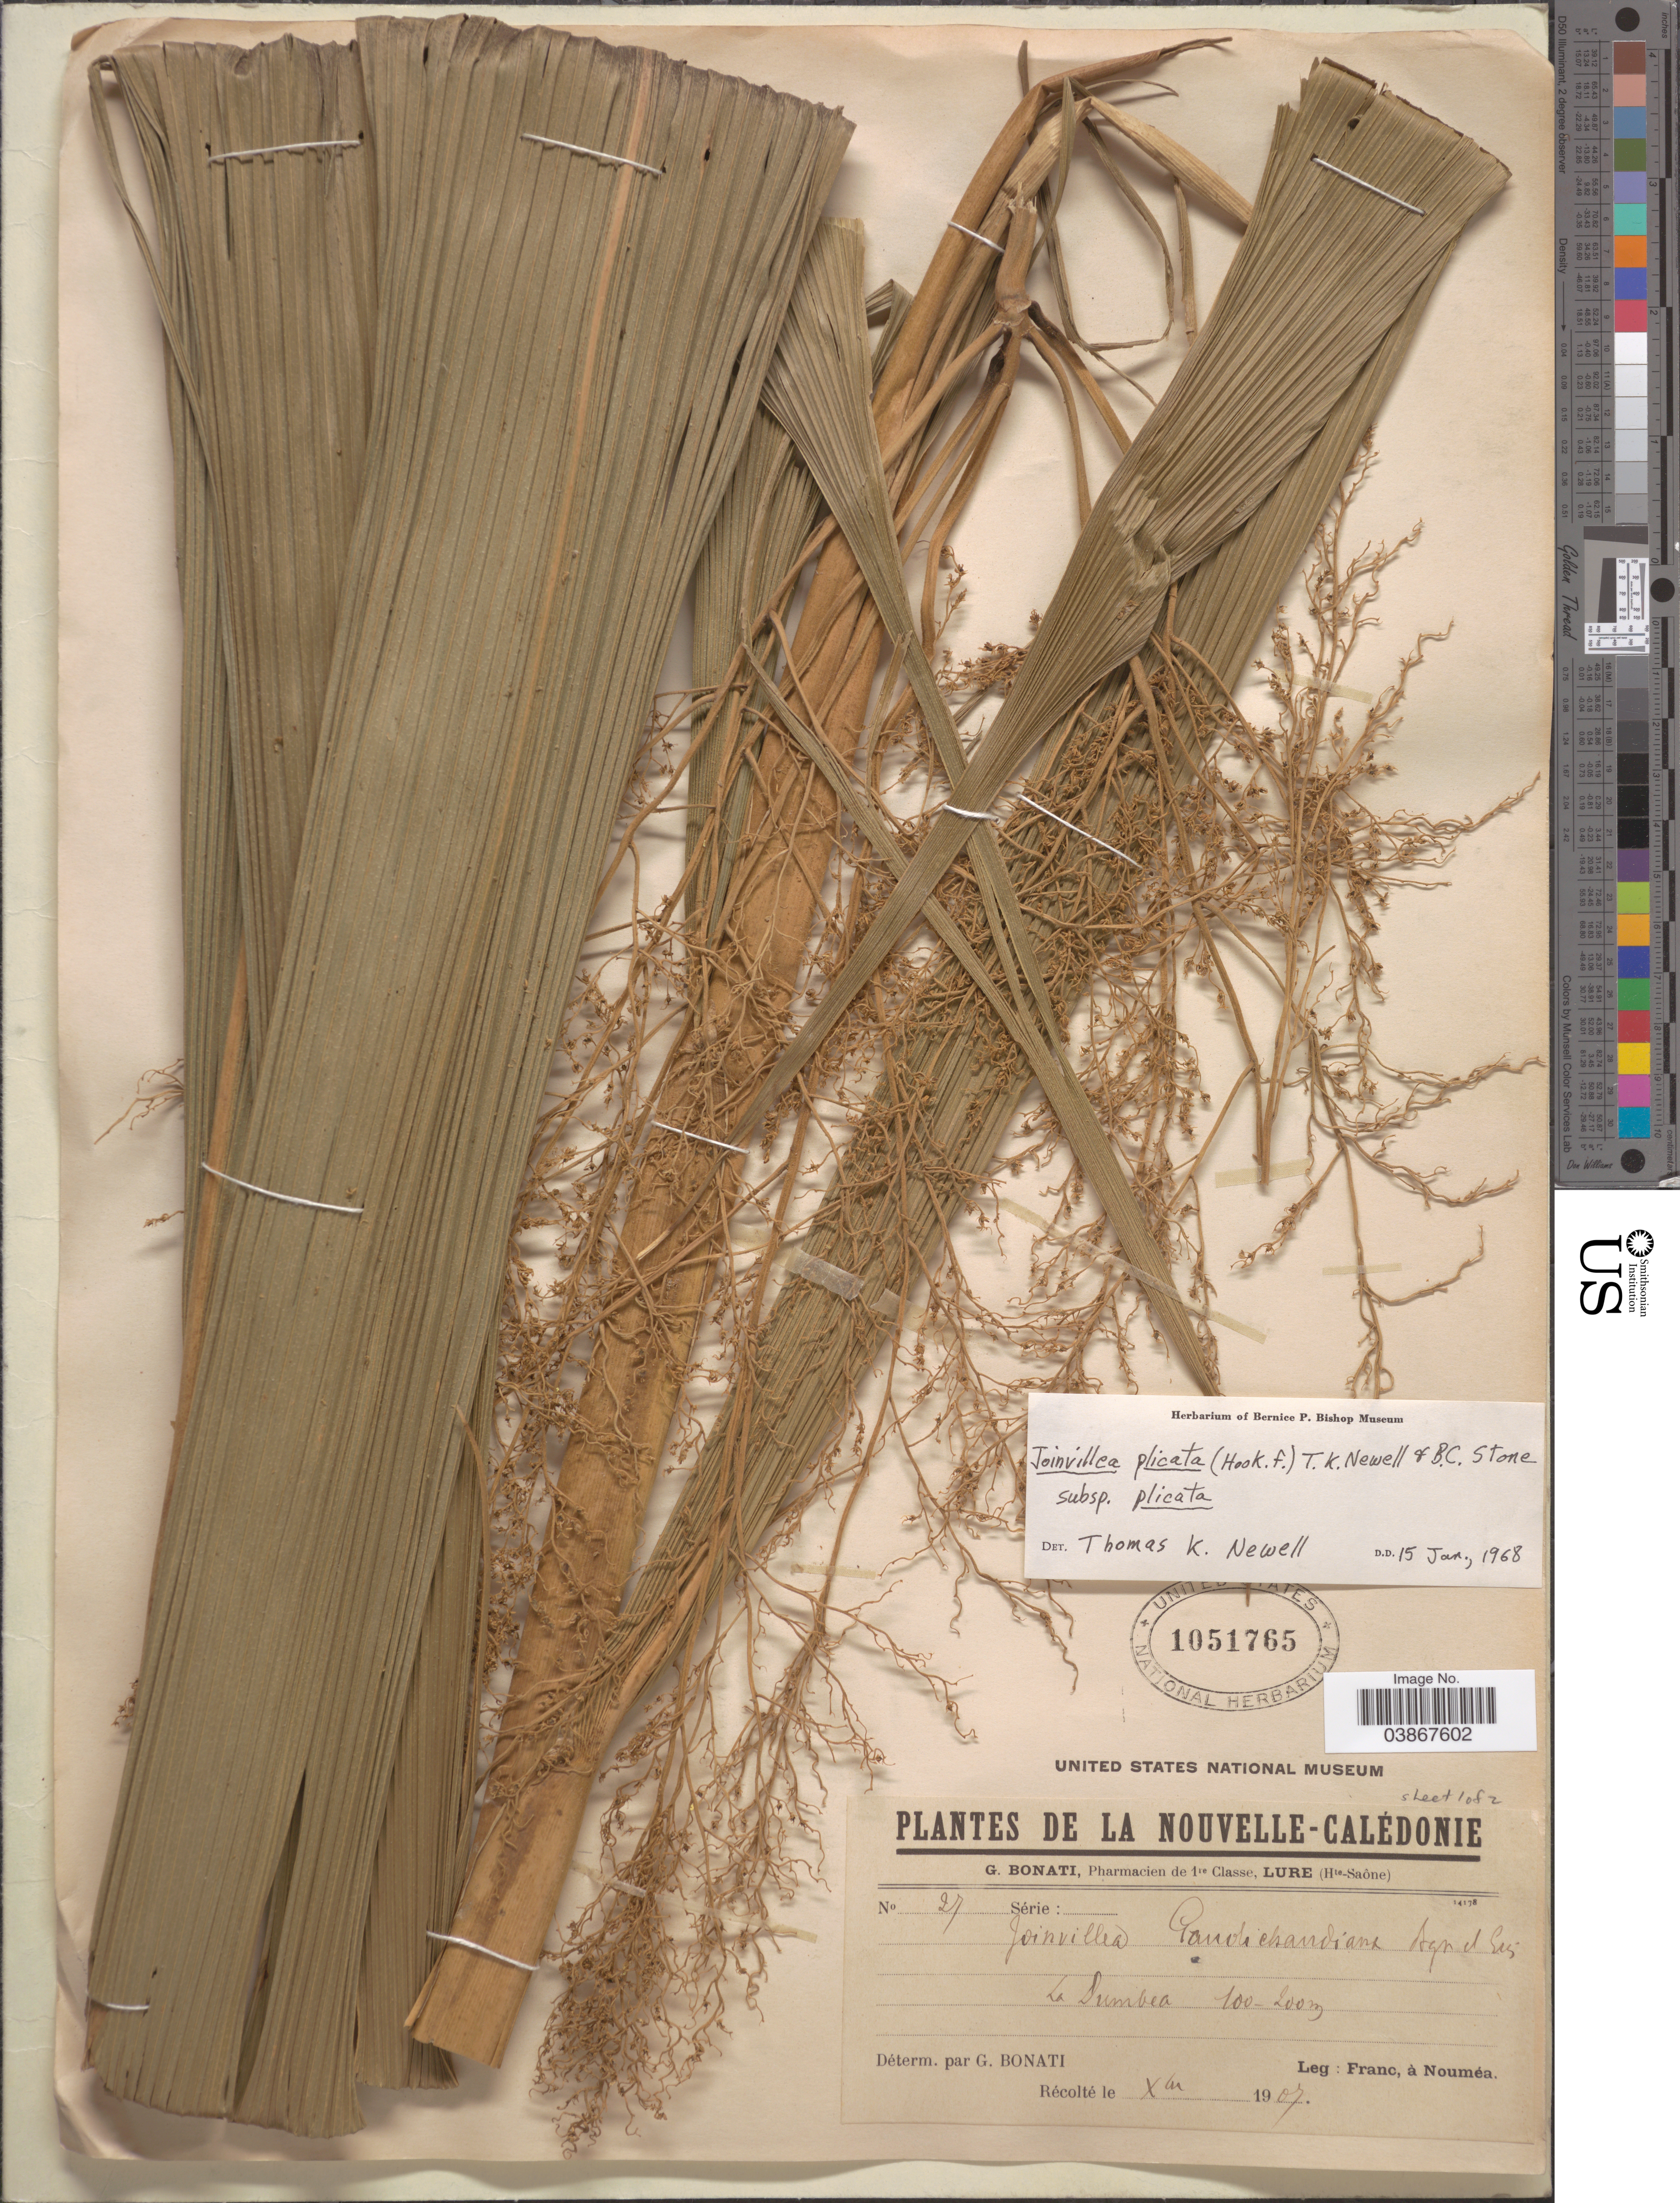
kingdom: Plantae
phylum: Tracheophyta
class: Liliopsida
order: Poales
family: Joinvilleaceae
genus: Joinvillea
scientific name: Joinvillea plicata subsp. plicata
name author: (Hook. f.) Newell & B.C. Stone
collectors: Franc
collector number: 27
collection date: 1907-12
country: New Caledonia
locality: Nouvelle-Calédonie. La Sumbea.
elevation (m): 100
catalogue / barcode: US 1051765